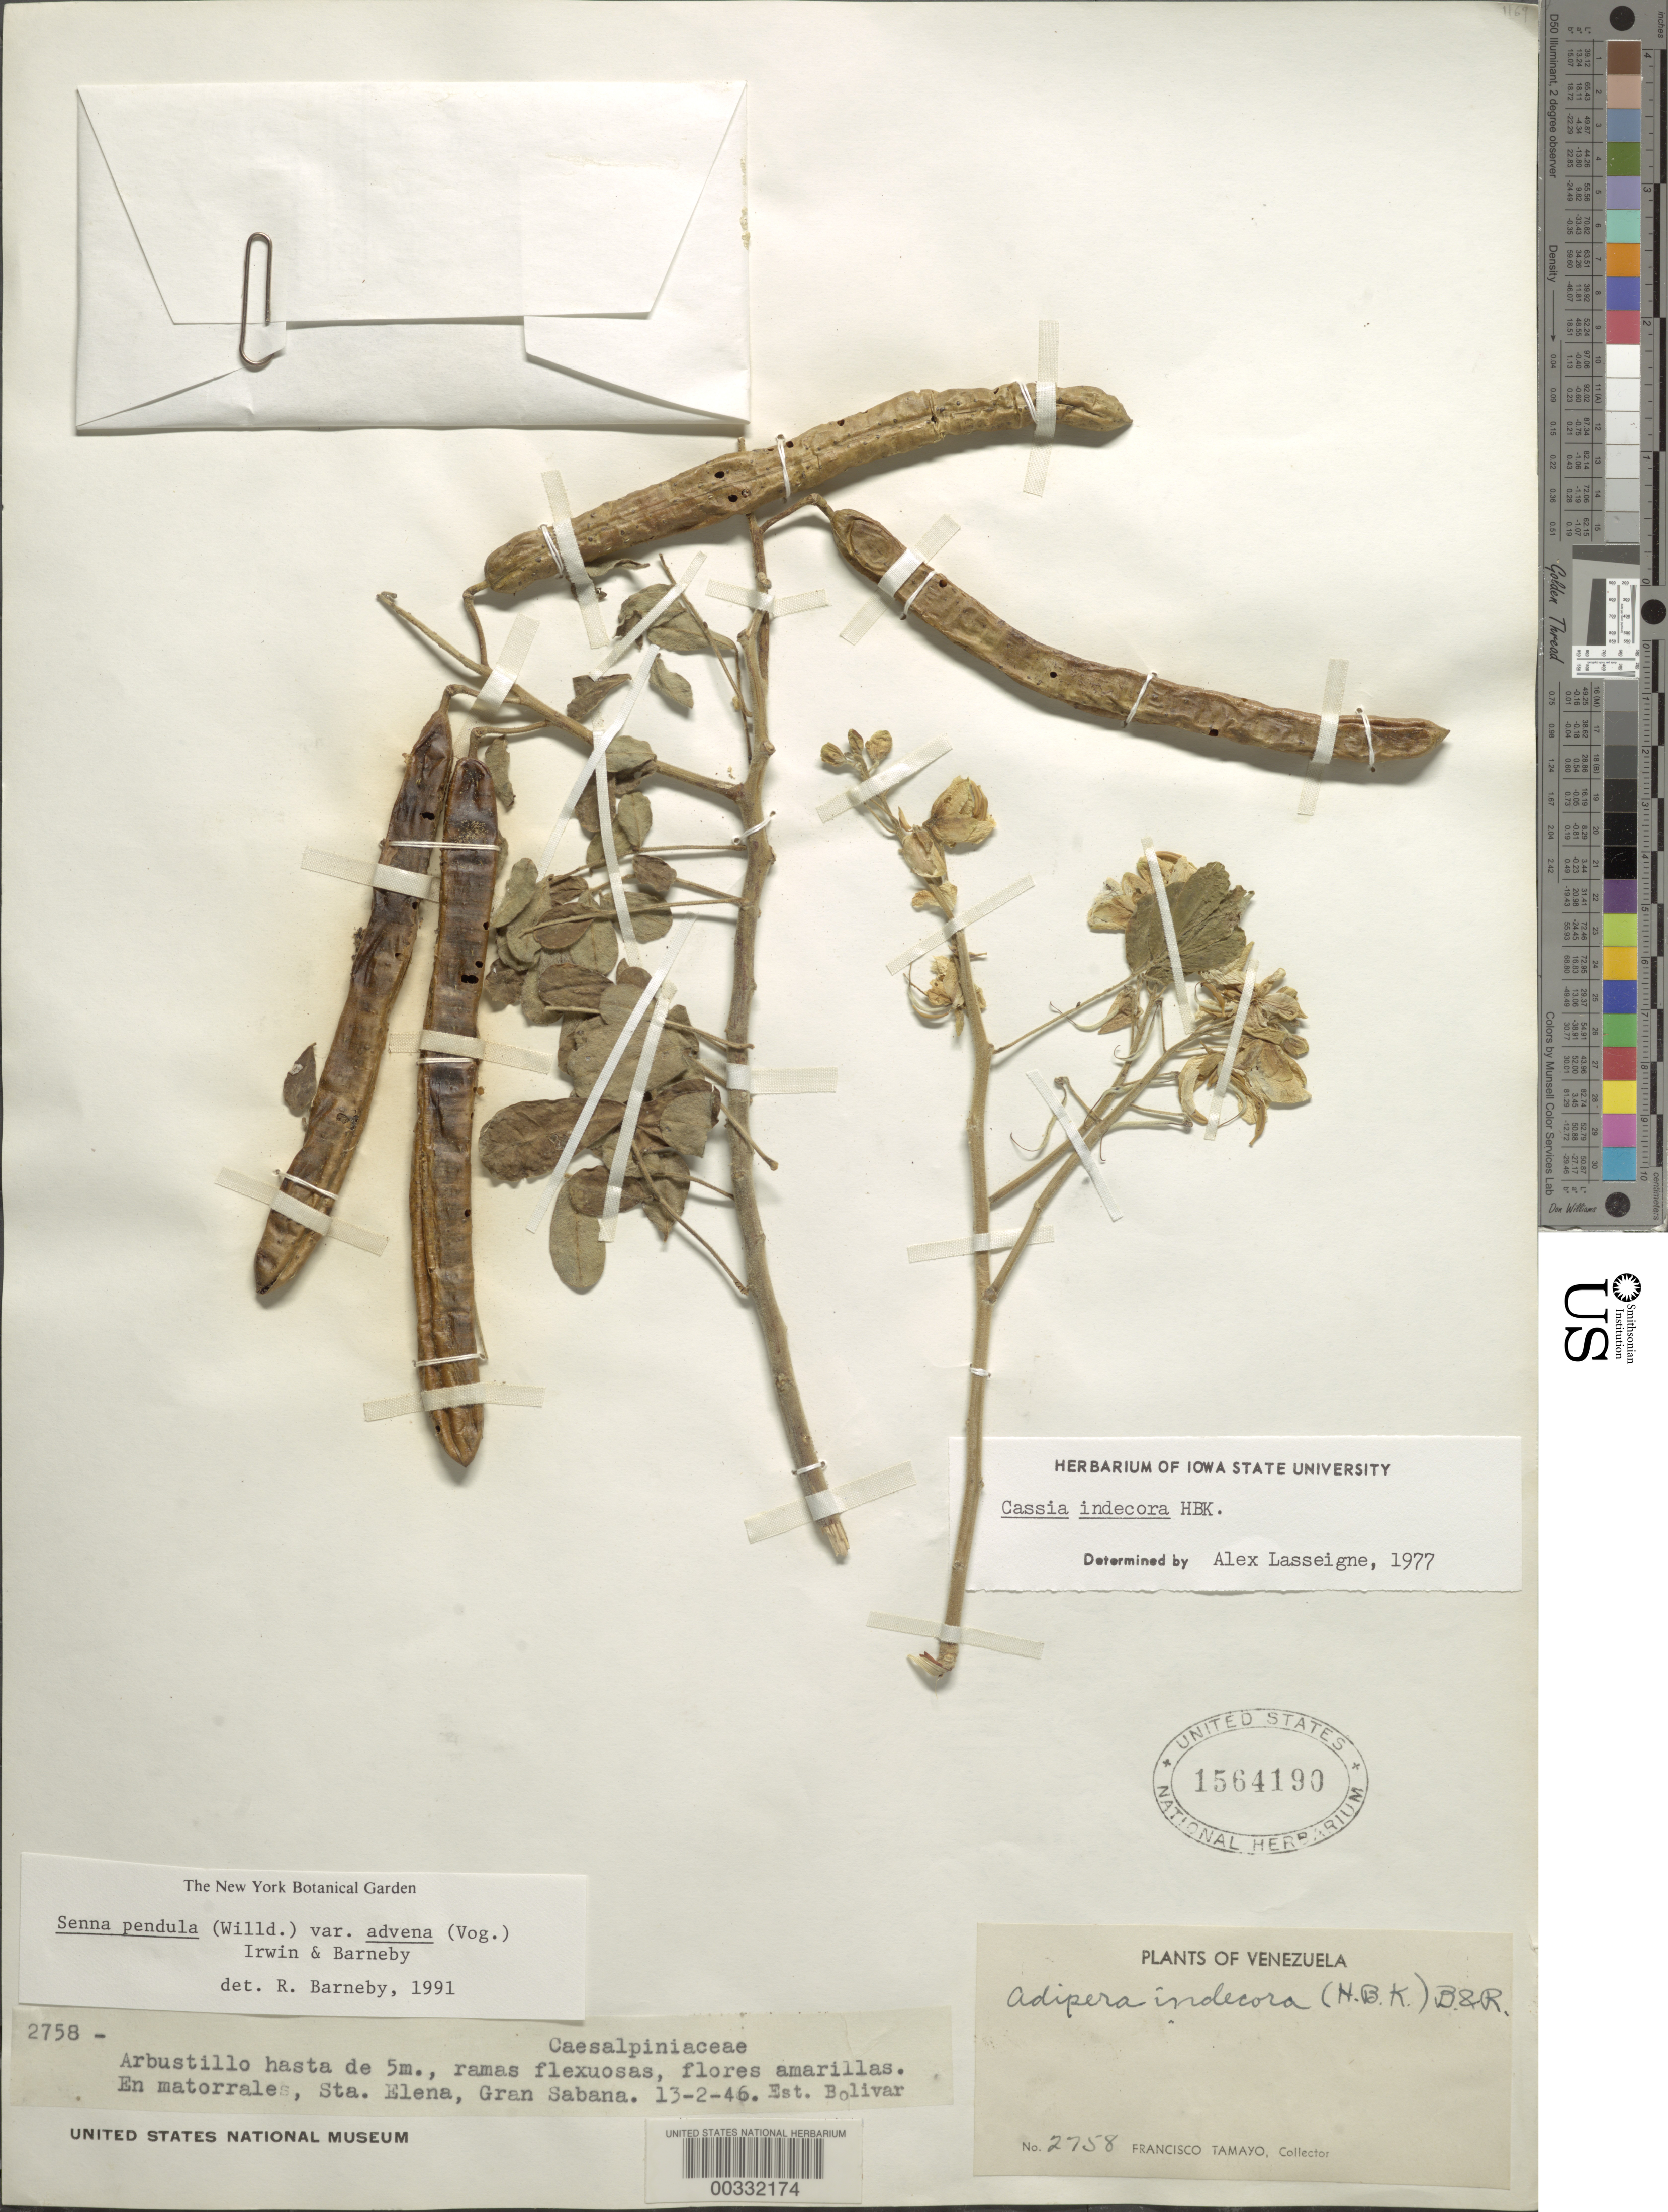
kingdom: Plantae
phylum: Tracheophyta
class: Magnoliopsida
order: Fabales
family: Fabaceae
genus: Senna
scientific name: Senna pendula var. advena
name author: (Vogel) H.S. Irwin & Barneby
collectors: F. Tamayo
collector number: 2758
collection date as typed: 13 Feb 1946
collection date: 1946-02-13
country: Venezuela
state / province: Bolivar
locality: Sta. elena, gran sabana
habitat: Matorrales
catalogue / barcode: US 1564190